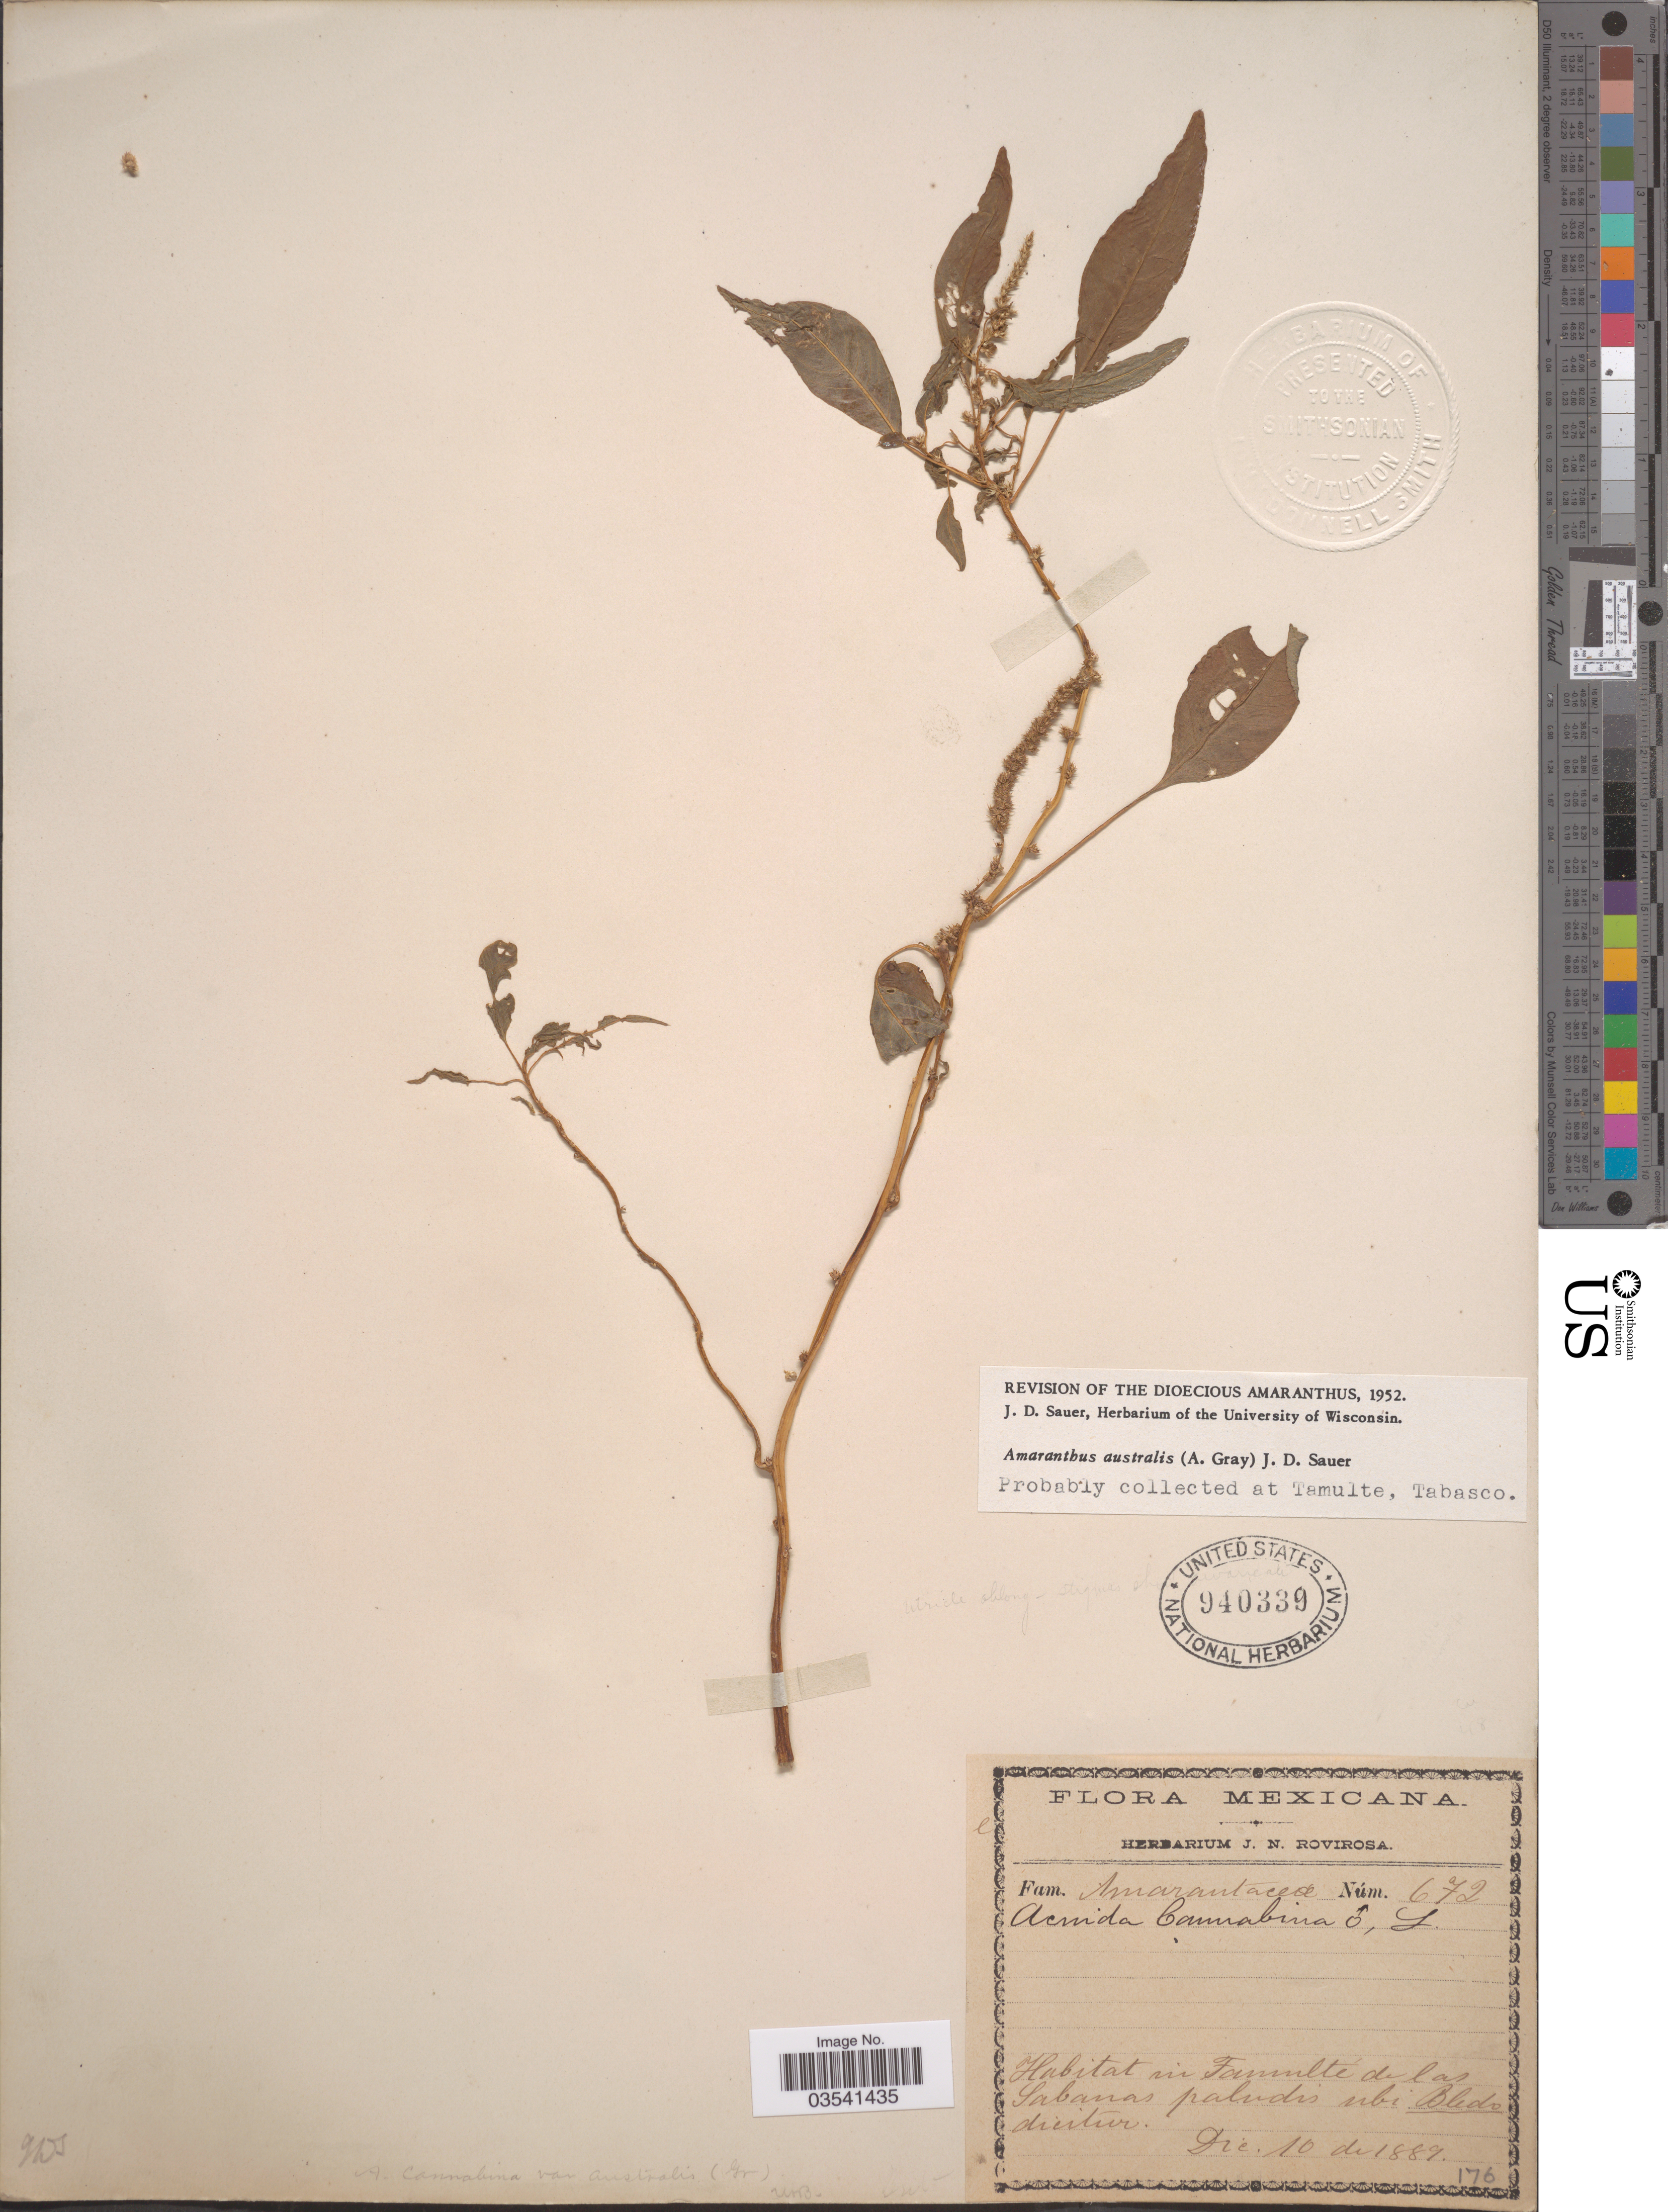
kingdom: Plantae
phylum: Tracheophyta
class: Magnoliopsida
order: Caryophyllales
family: Amaranthaceae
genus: Amaranthus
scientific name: Amaranthus australis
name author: (A. Gray) J.D. Sauer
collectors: ex herb. J.N. Rovirosa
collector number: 672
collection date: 1889-12-10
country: Mexico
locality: In Famulte de las Sabanas paludis ubi Bledodreitur [interpreted].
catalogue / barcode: US 940339